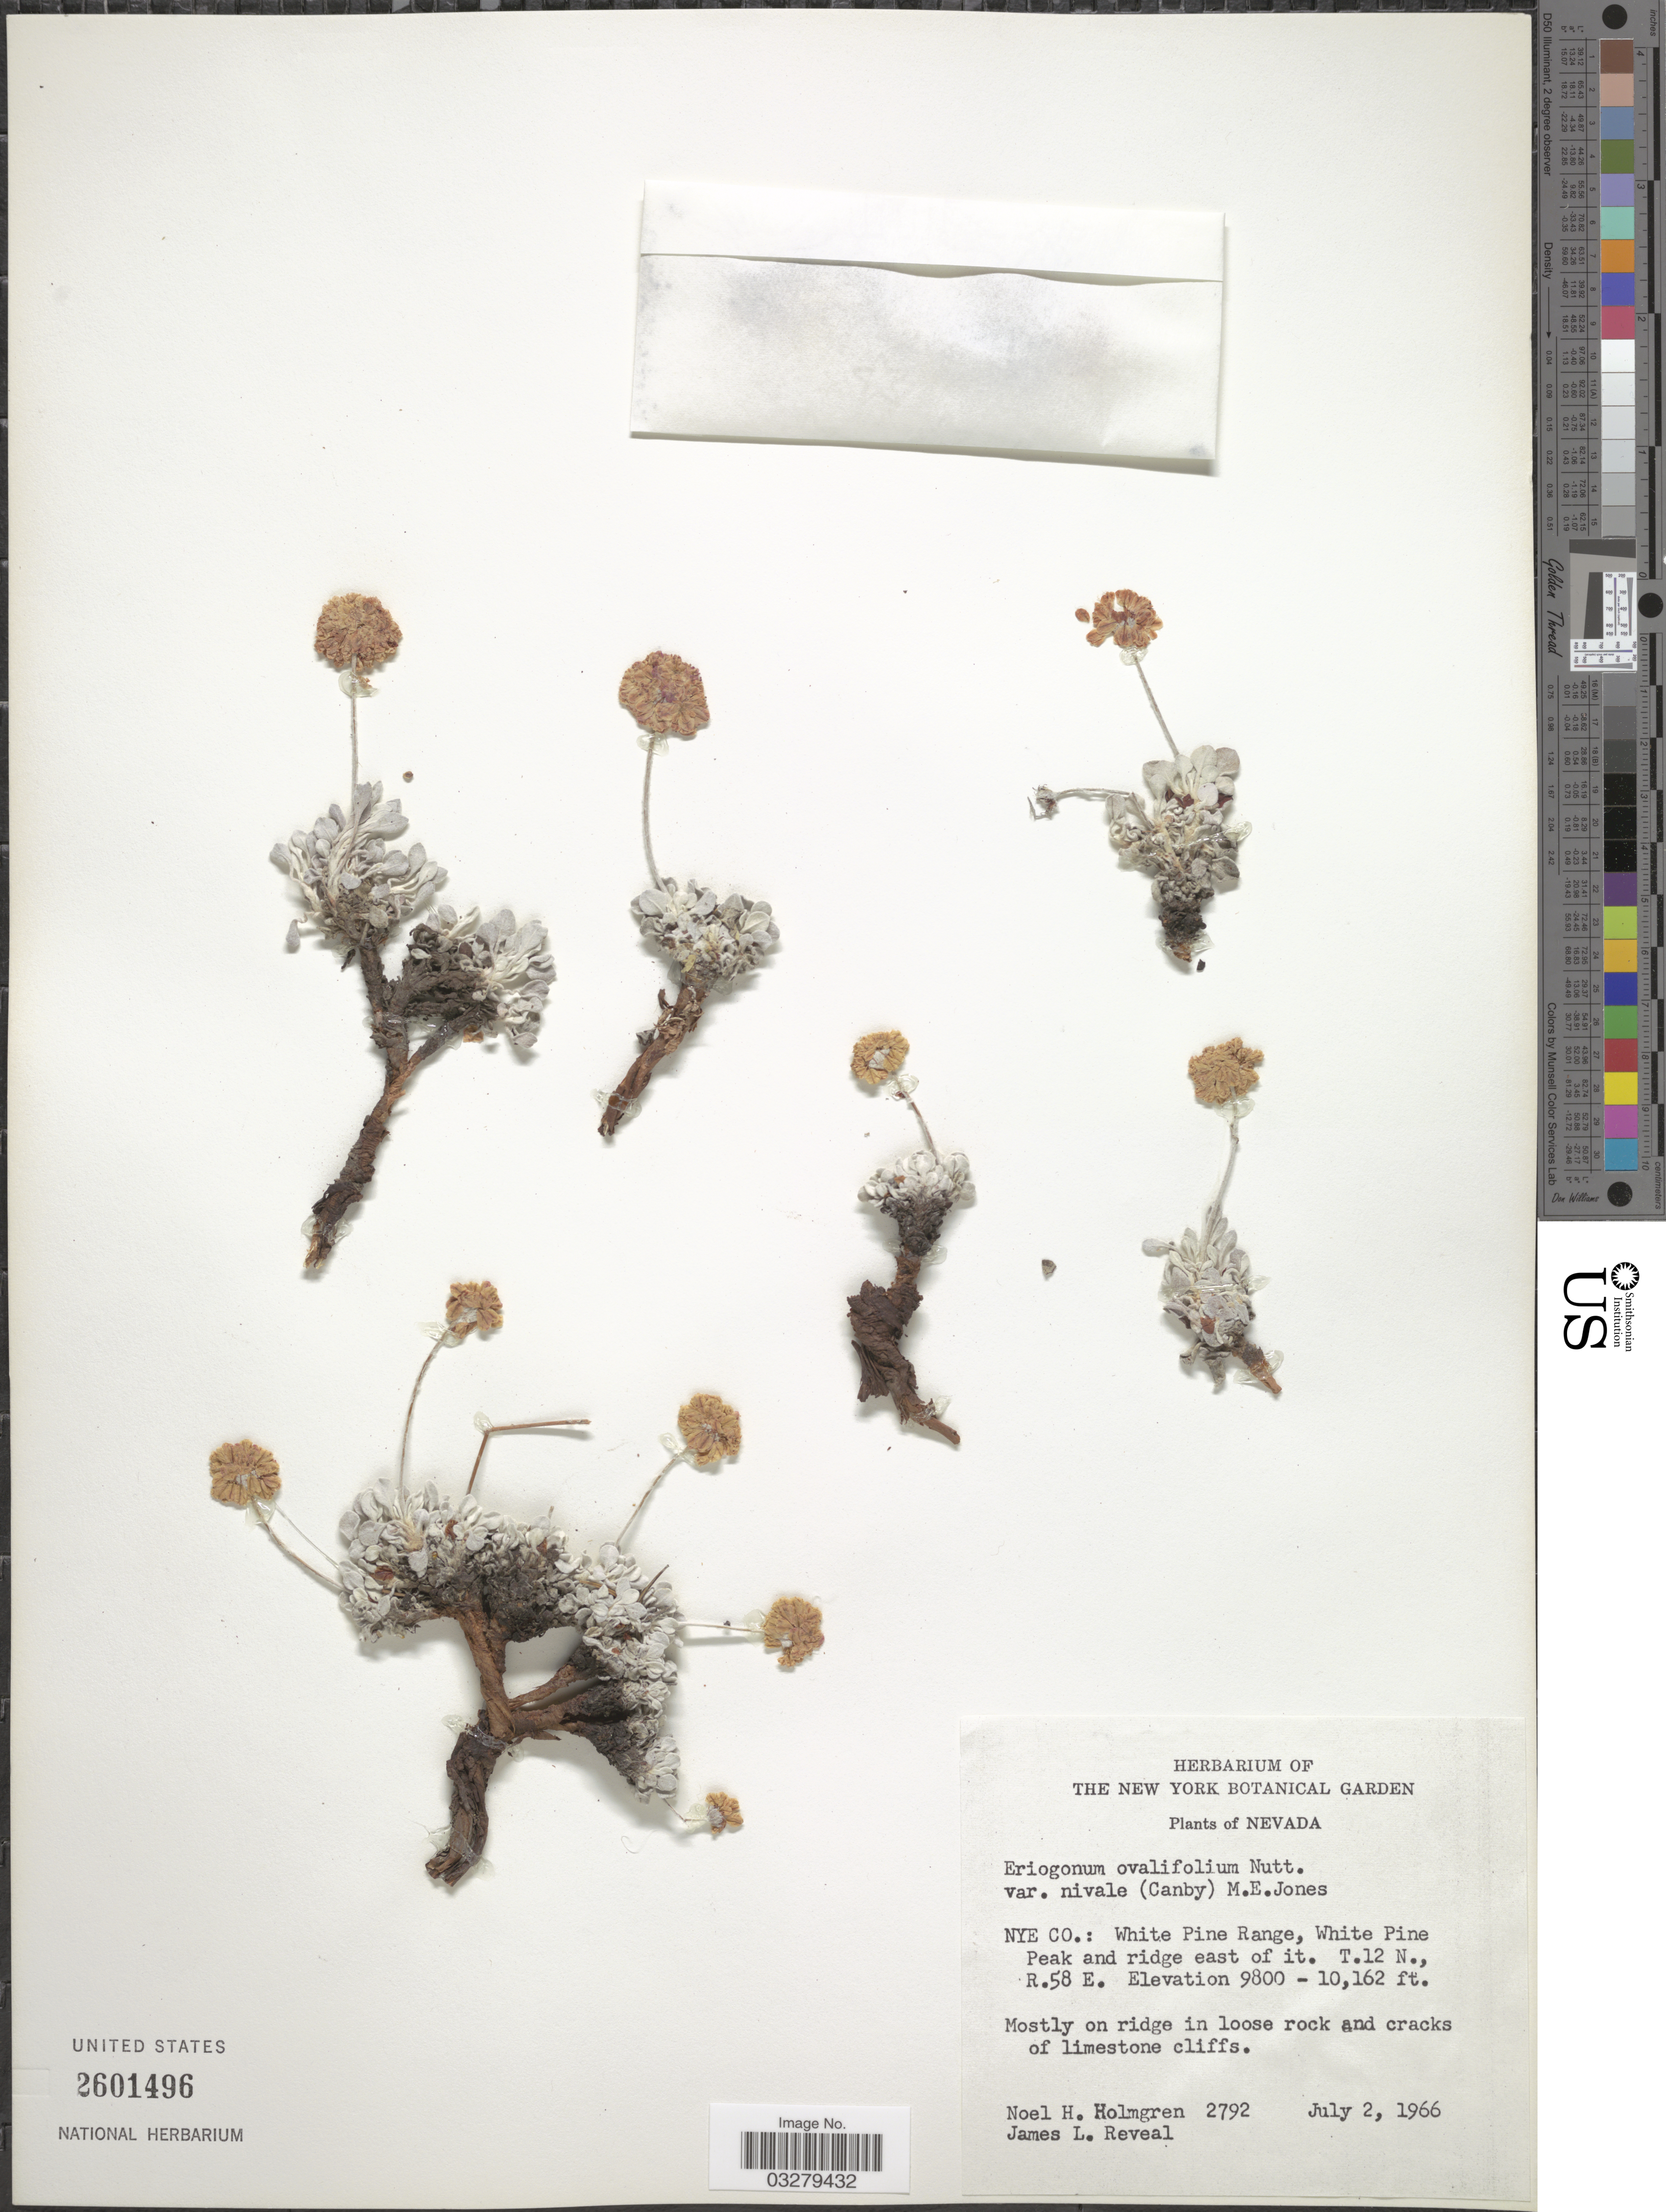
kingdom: Plantae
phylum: Tracheophyta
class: Magnoliopsida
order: Caryophyllales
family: Polygonaceae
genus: Eriogonum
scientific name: Eriogonum ovalifolium var. nivale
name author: (Canby ex Coville) M.E. Jones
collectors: N. H. Holmgren & J. L. Reveal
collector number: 2792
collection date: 1966-07-02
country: United States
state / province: Nevada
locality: Nye Co.: White Pine Range, White Pine Peak and Ridge east of it. T12N, R58E.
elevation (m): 2987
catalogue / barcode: US 2601496